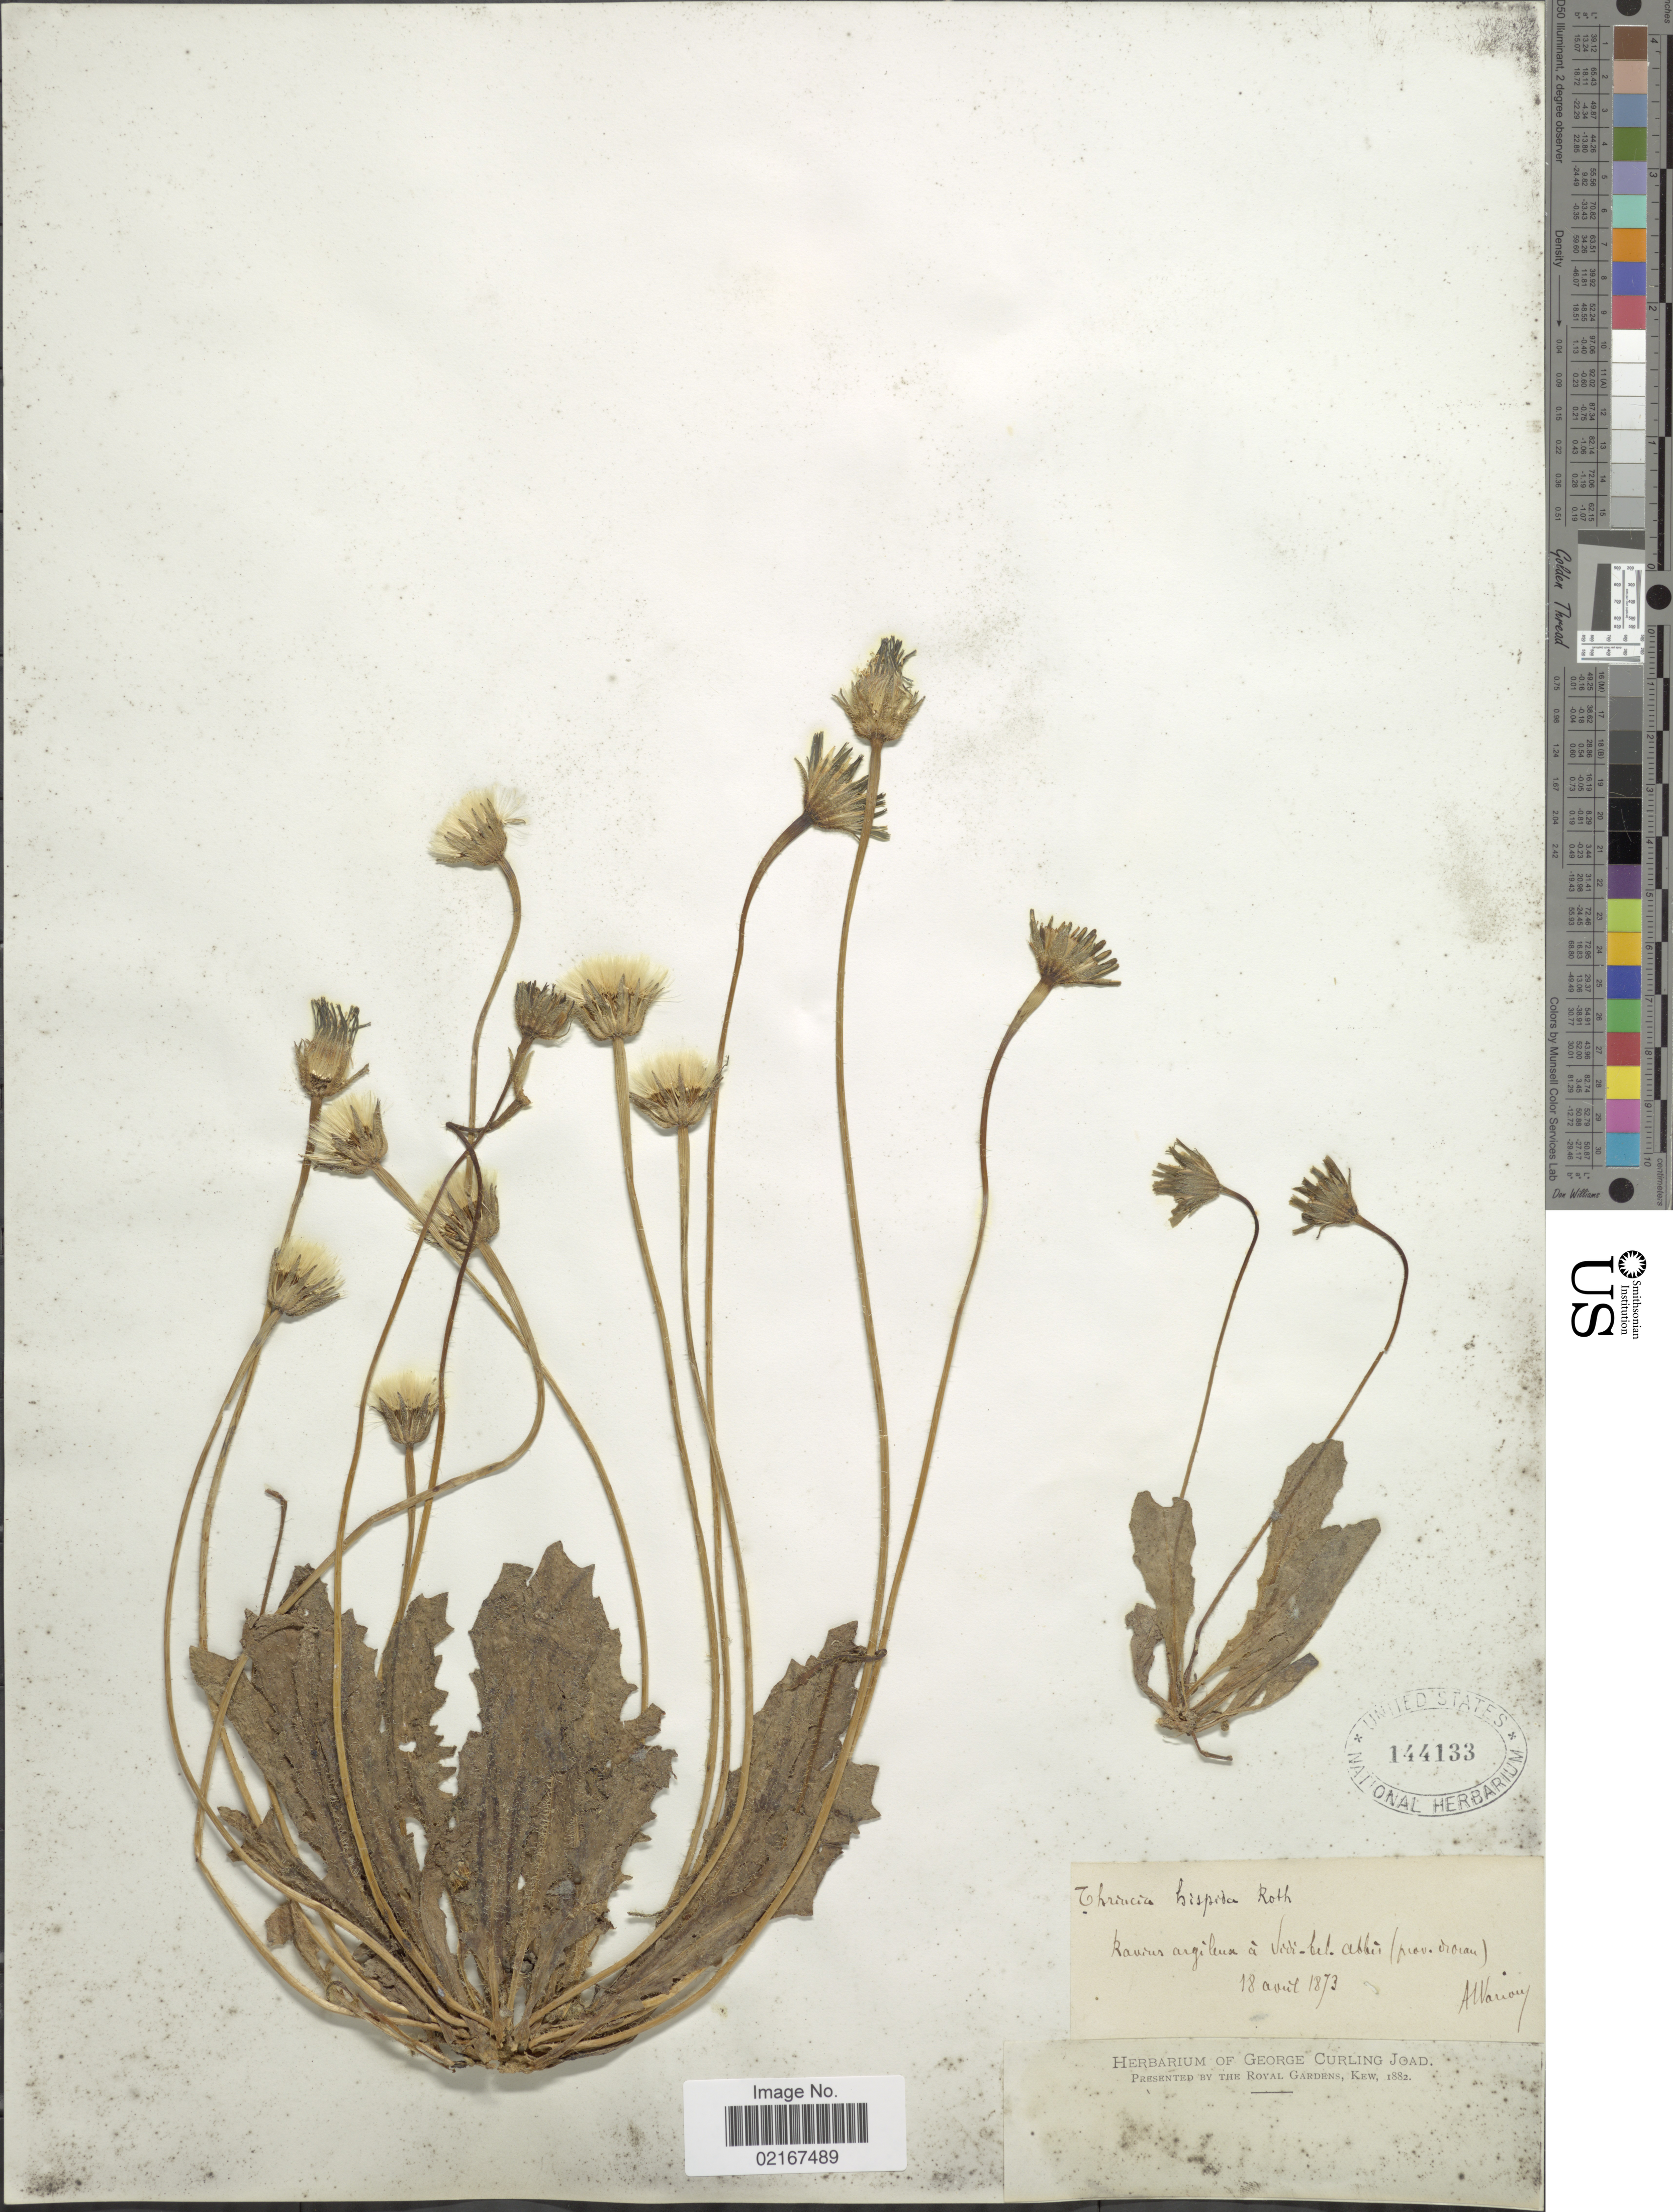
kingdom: Plantae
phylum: Tracheophyta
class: Magnoliopsida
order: Asterales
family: Asteraceae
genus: Leontodon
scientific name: Leontodon hispidus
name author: L.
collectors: A. Warion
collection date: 1873-04-18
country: Algeria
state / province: Oran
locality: Vidi-bel-Abbis (prov. d'Oran)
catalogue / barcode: US 144133